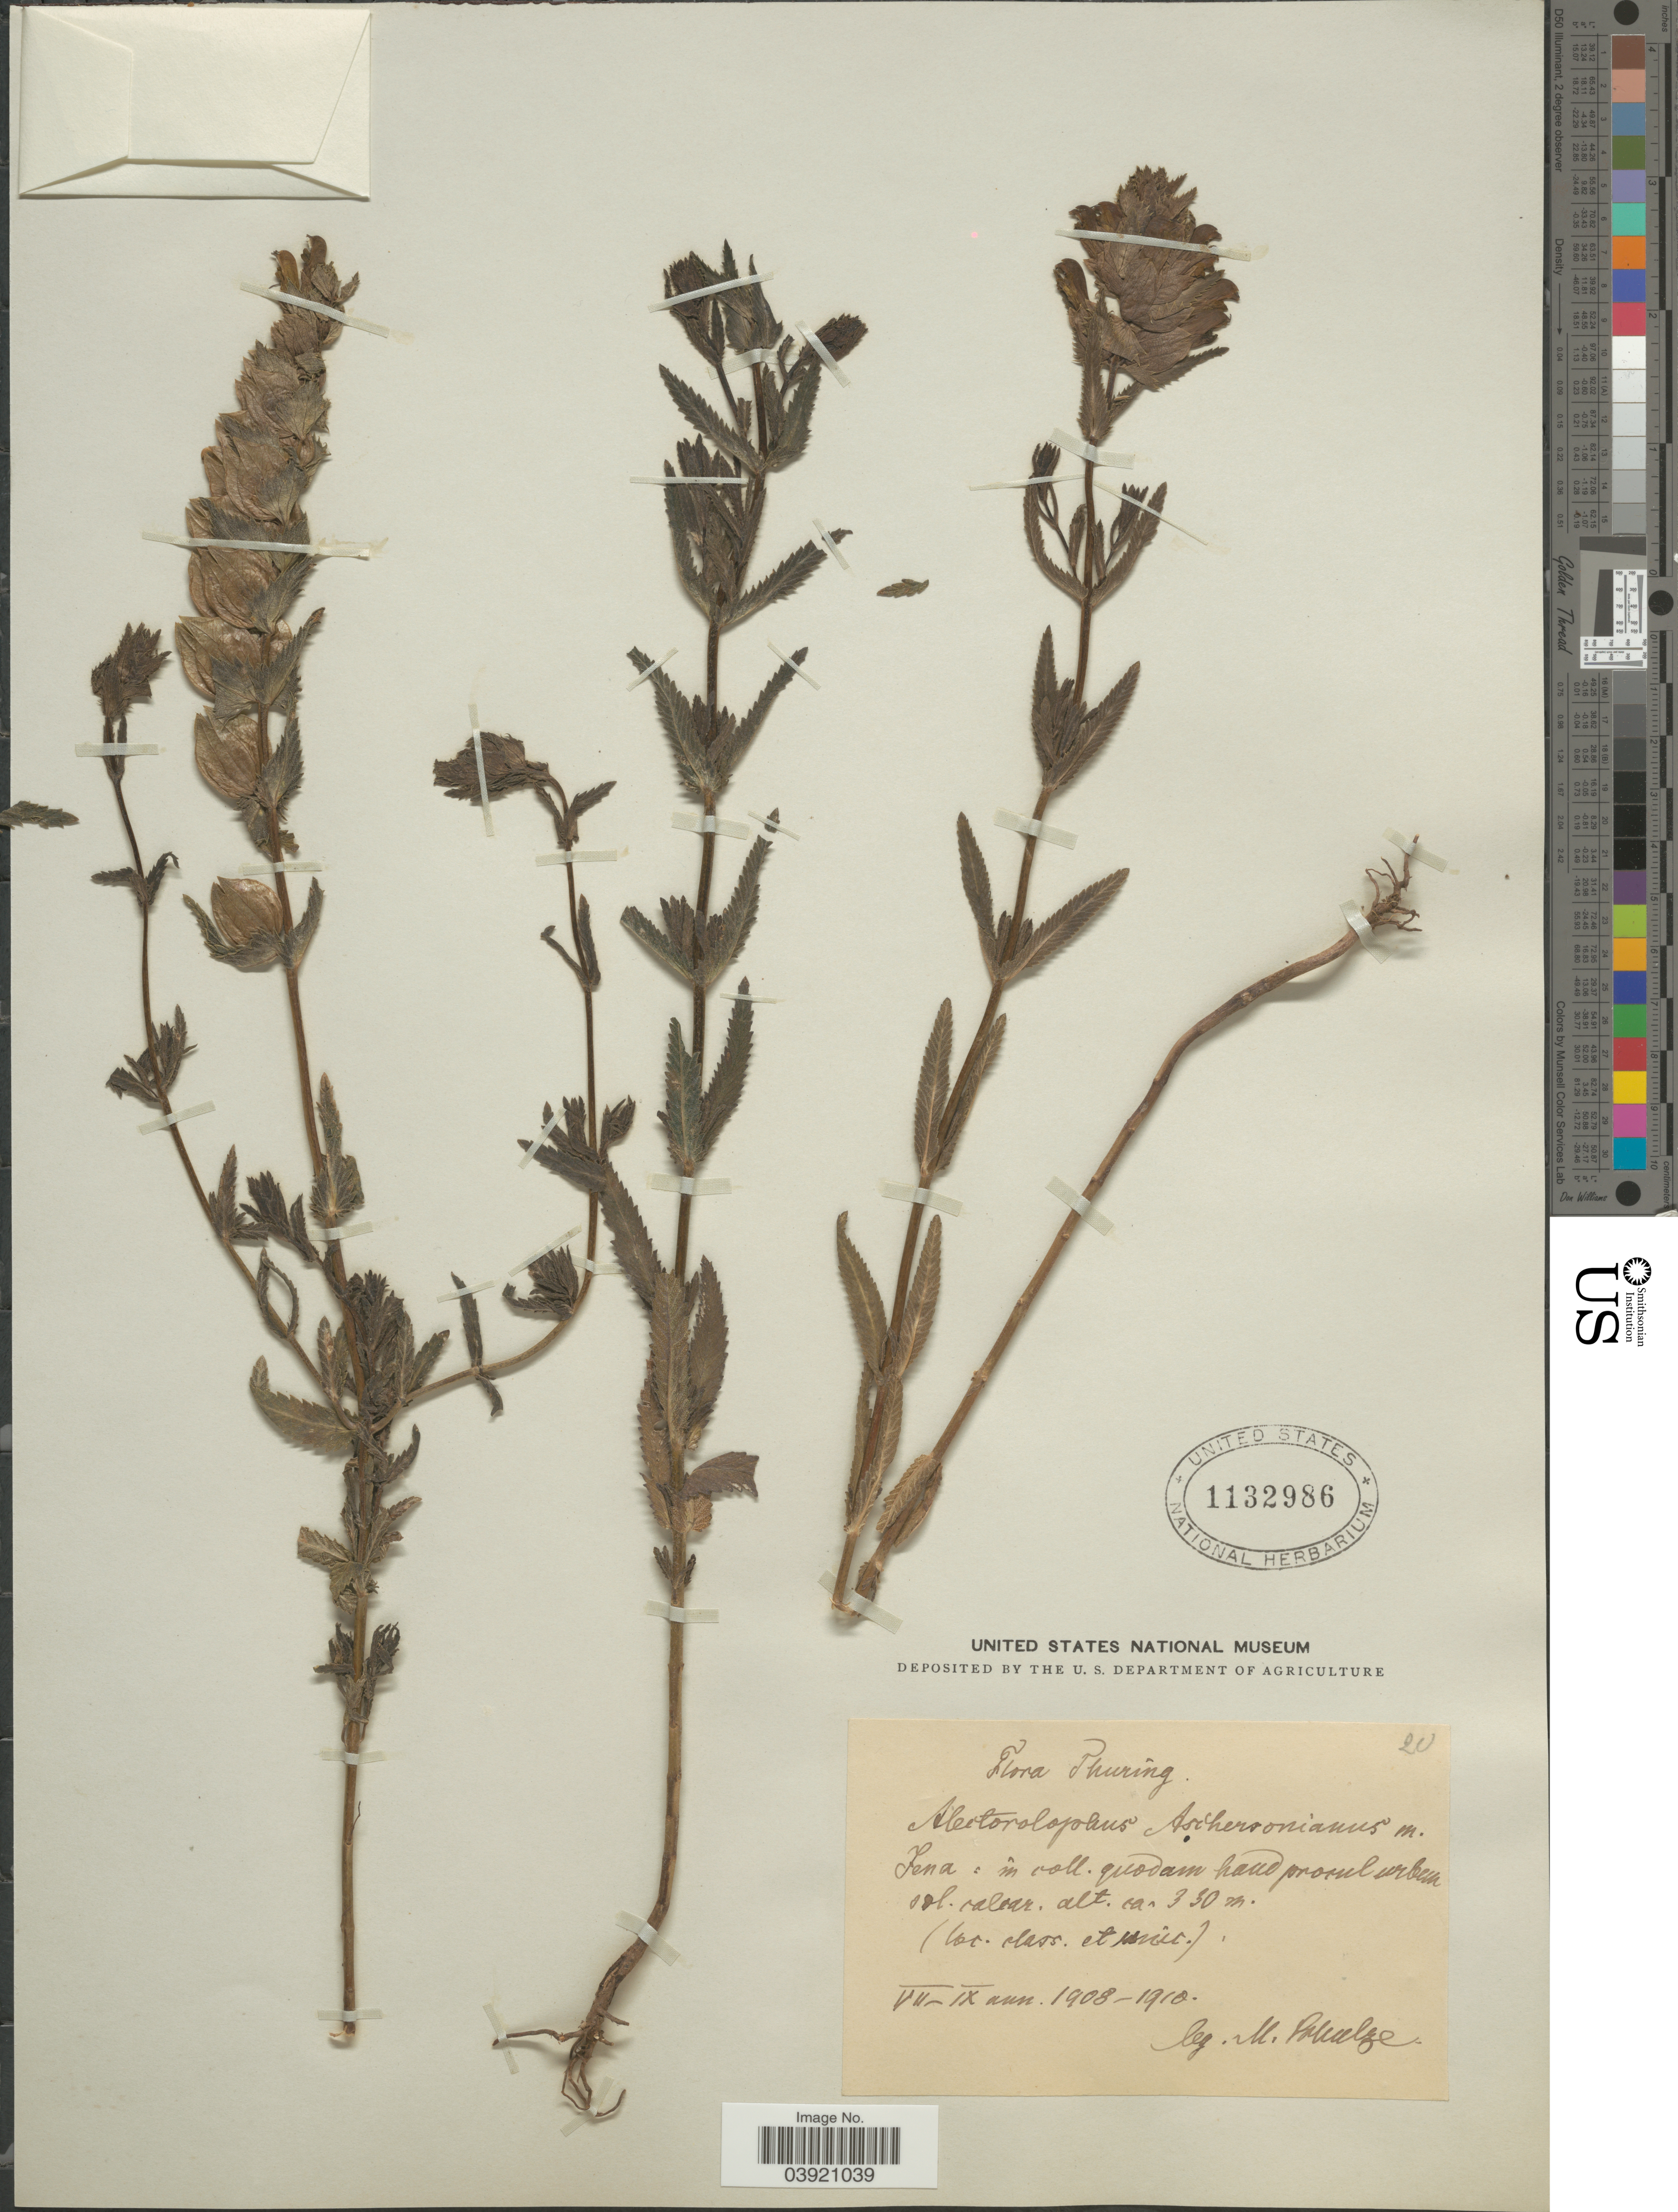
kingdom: Plantae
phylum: Tracheophyta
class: Magnoliopsida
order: Lamiales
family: Orobanchaceae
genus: Rhinanthus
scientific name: Rhinanthus aschersonianus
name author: Soó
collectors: M. Pokulze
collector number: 20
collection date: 1908-07/1910-09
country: Germany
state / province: Thuringia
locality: Thuring. Fena- in coll quodam hane procul urbem vol calcar. (loc. clacs. et suiic [interpreted]).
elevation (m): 330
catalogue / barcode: US 1132986